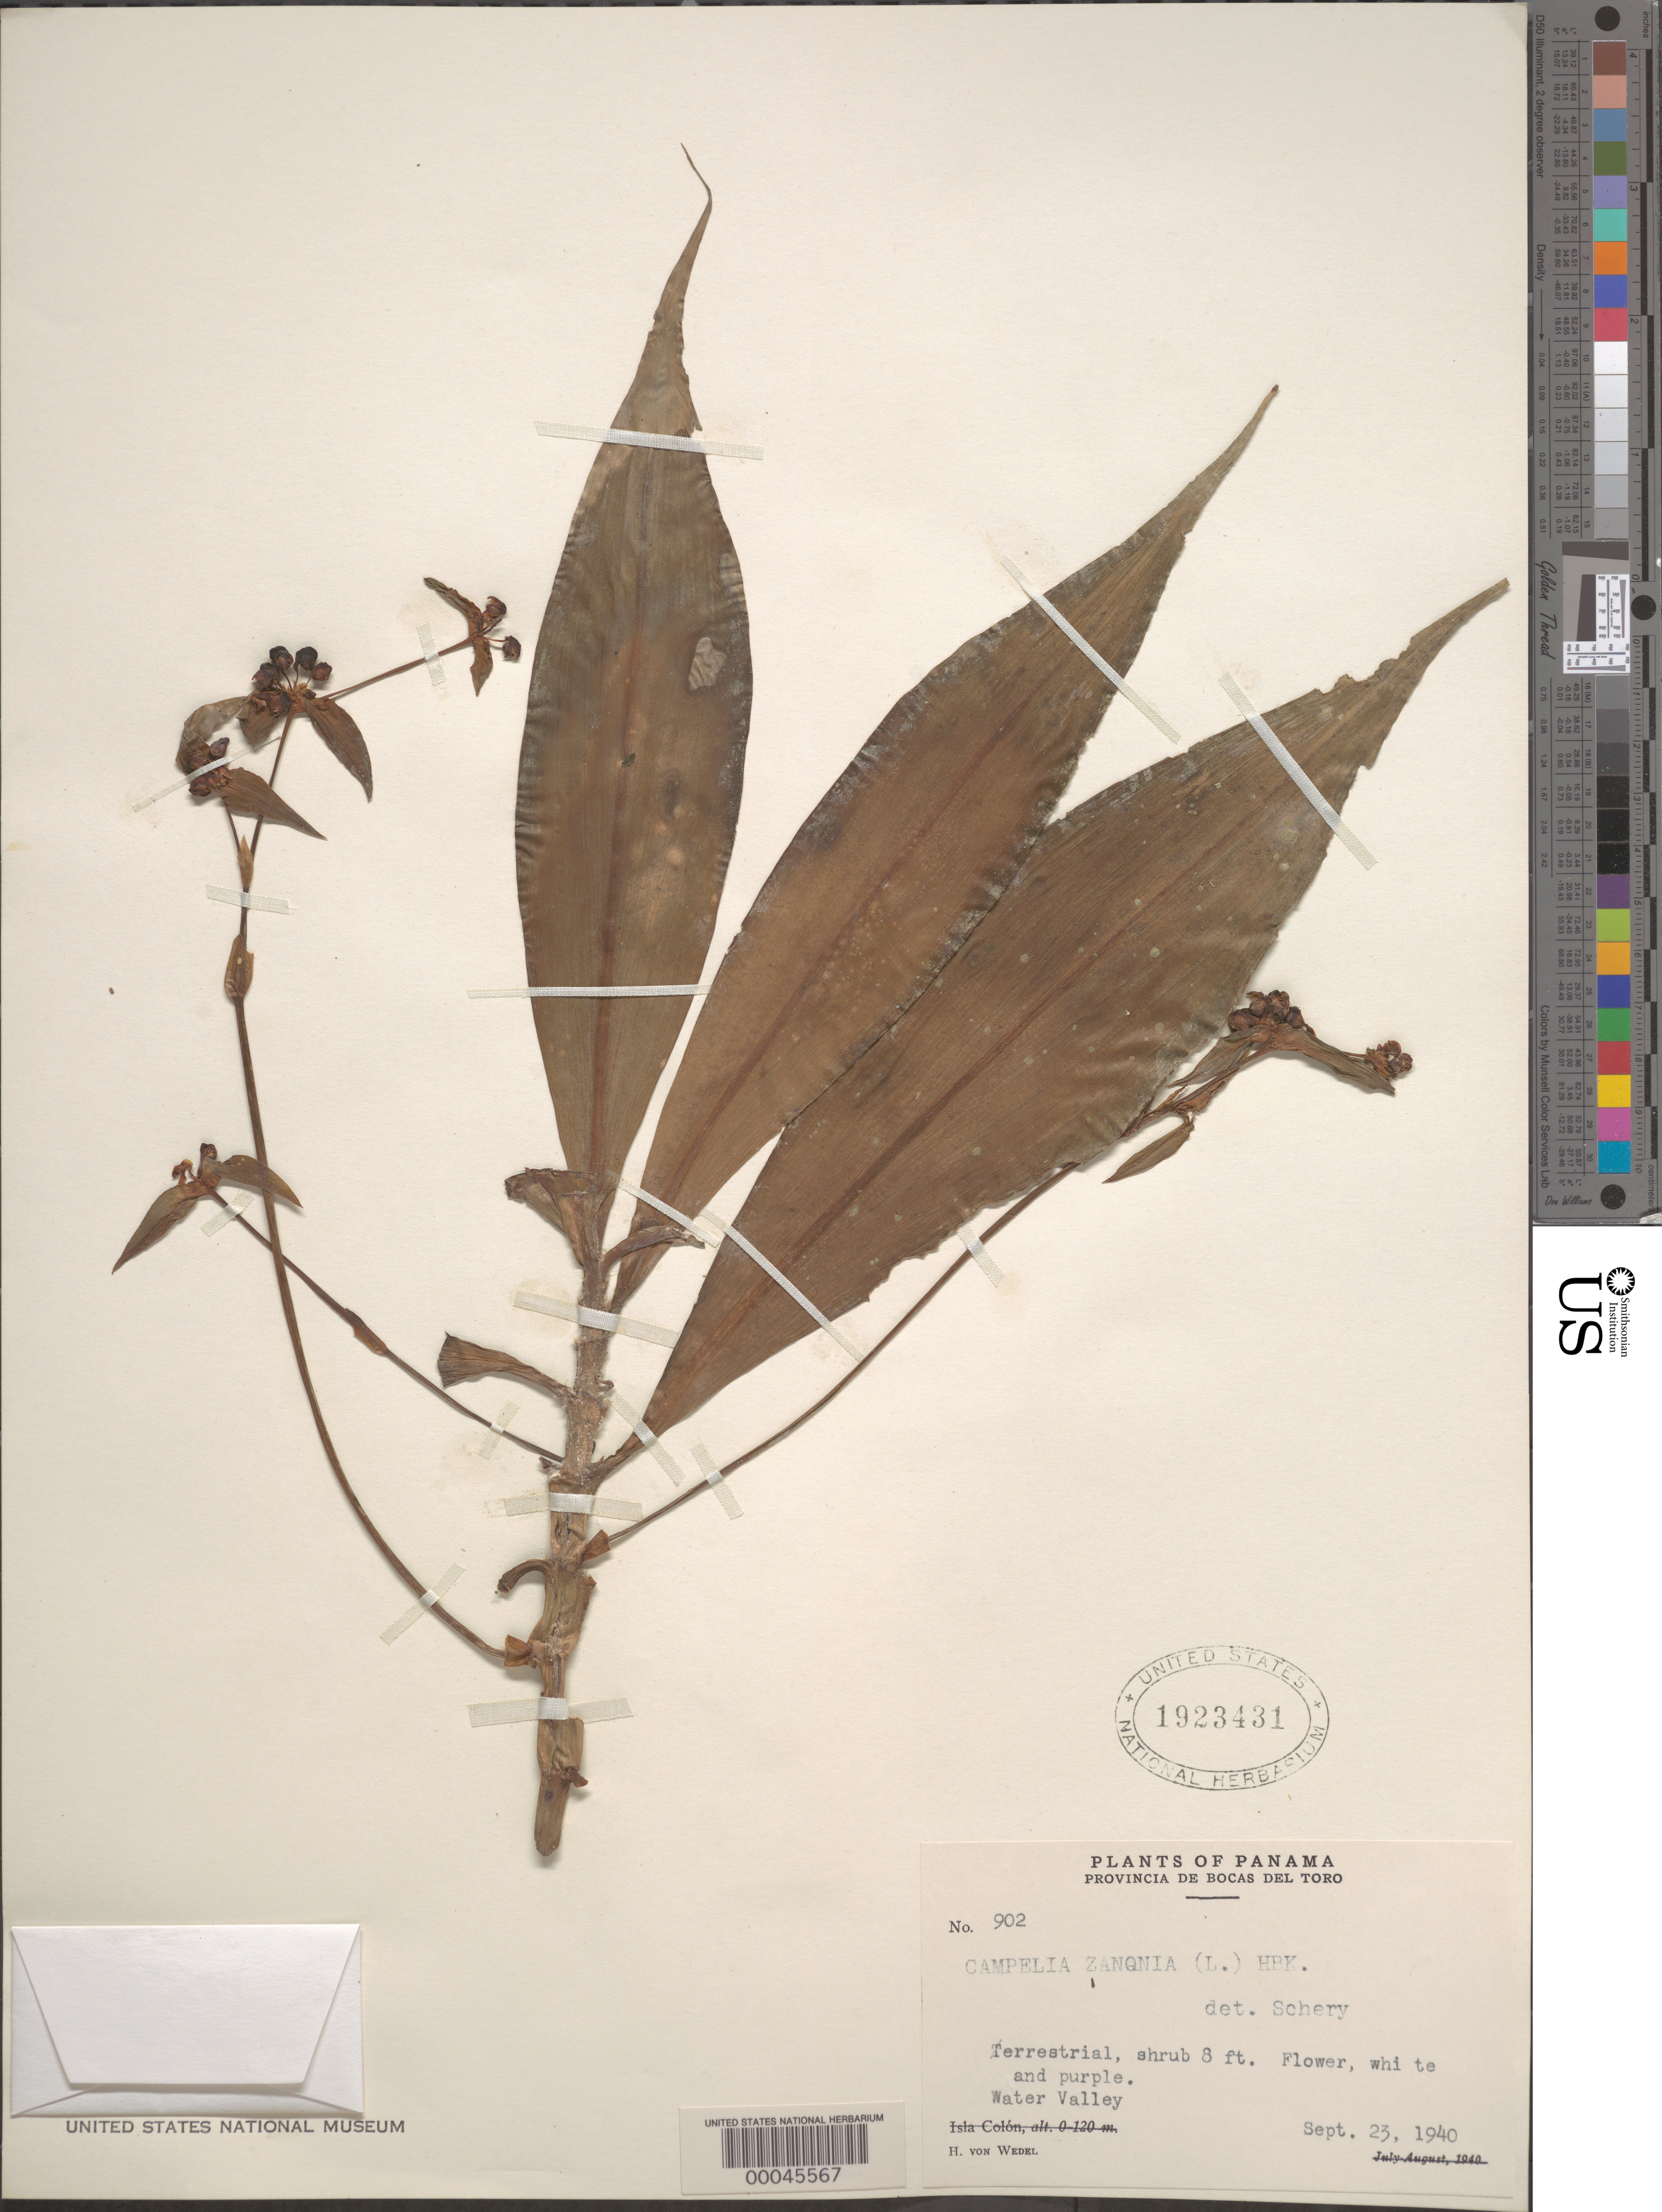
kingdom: Plantae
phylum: Tracheophyta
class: Liliopsida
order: Commelinales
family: Commelinaceae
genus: Tradescantia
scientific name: Tradescantia zanonia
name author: (L.) Sw.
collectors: H. von Wedel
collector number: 902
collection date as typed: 23 Sep 1940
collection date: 1940-09-23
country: Panama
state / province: Bocas del Toro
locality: Water Valley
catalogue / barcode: US 1923431